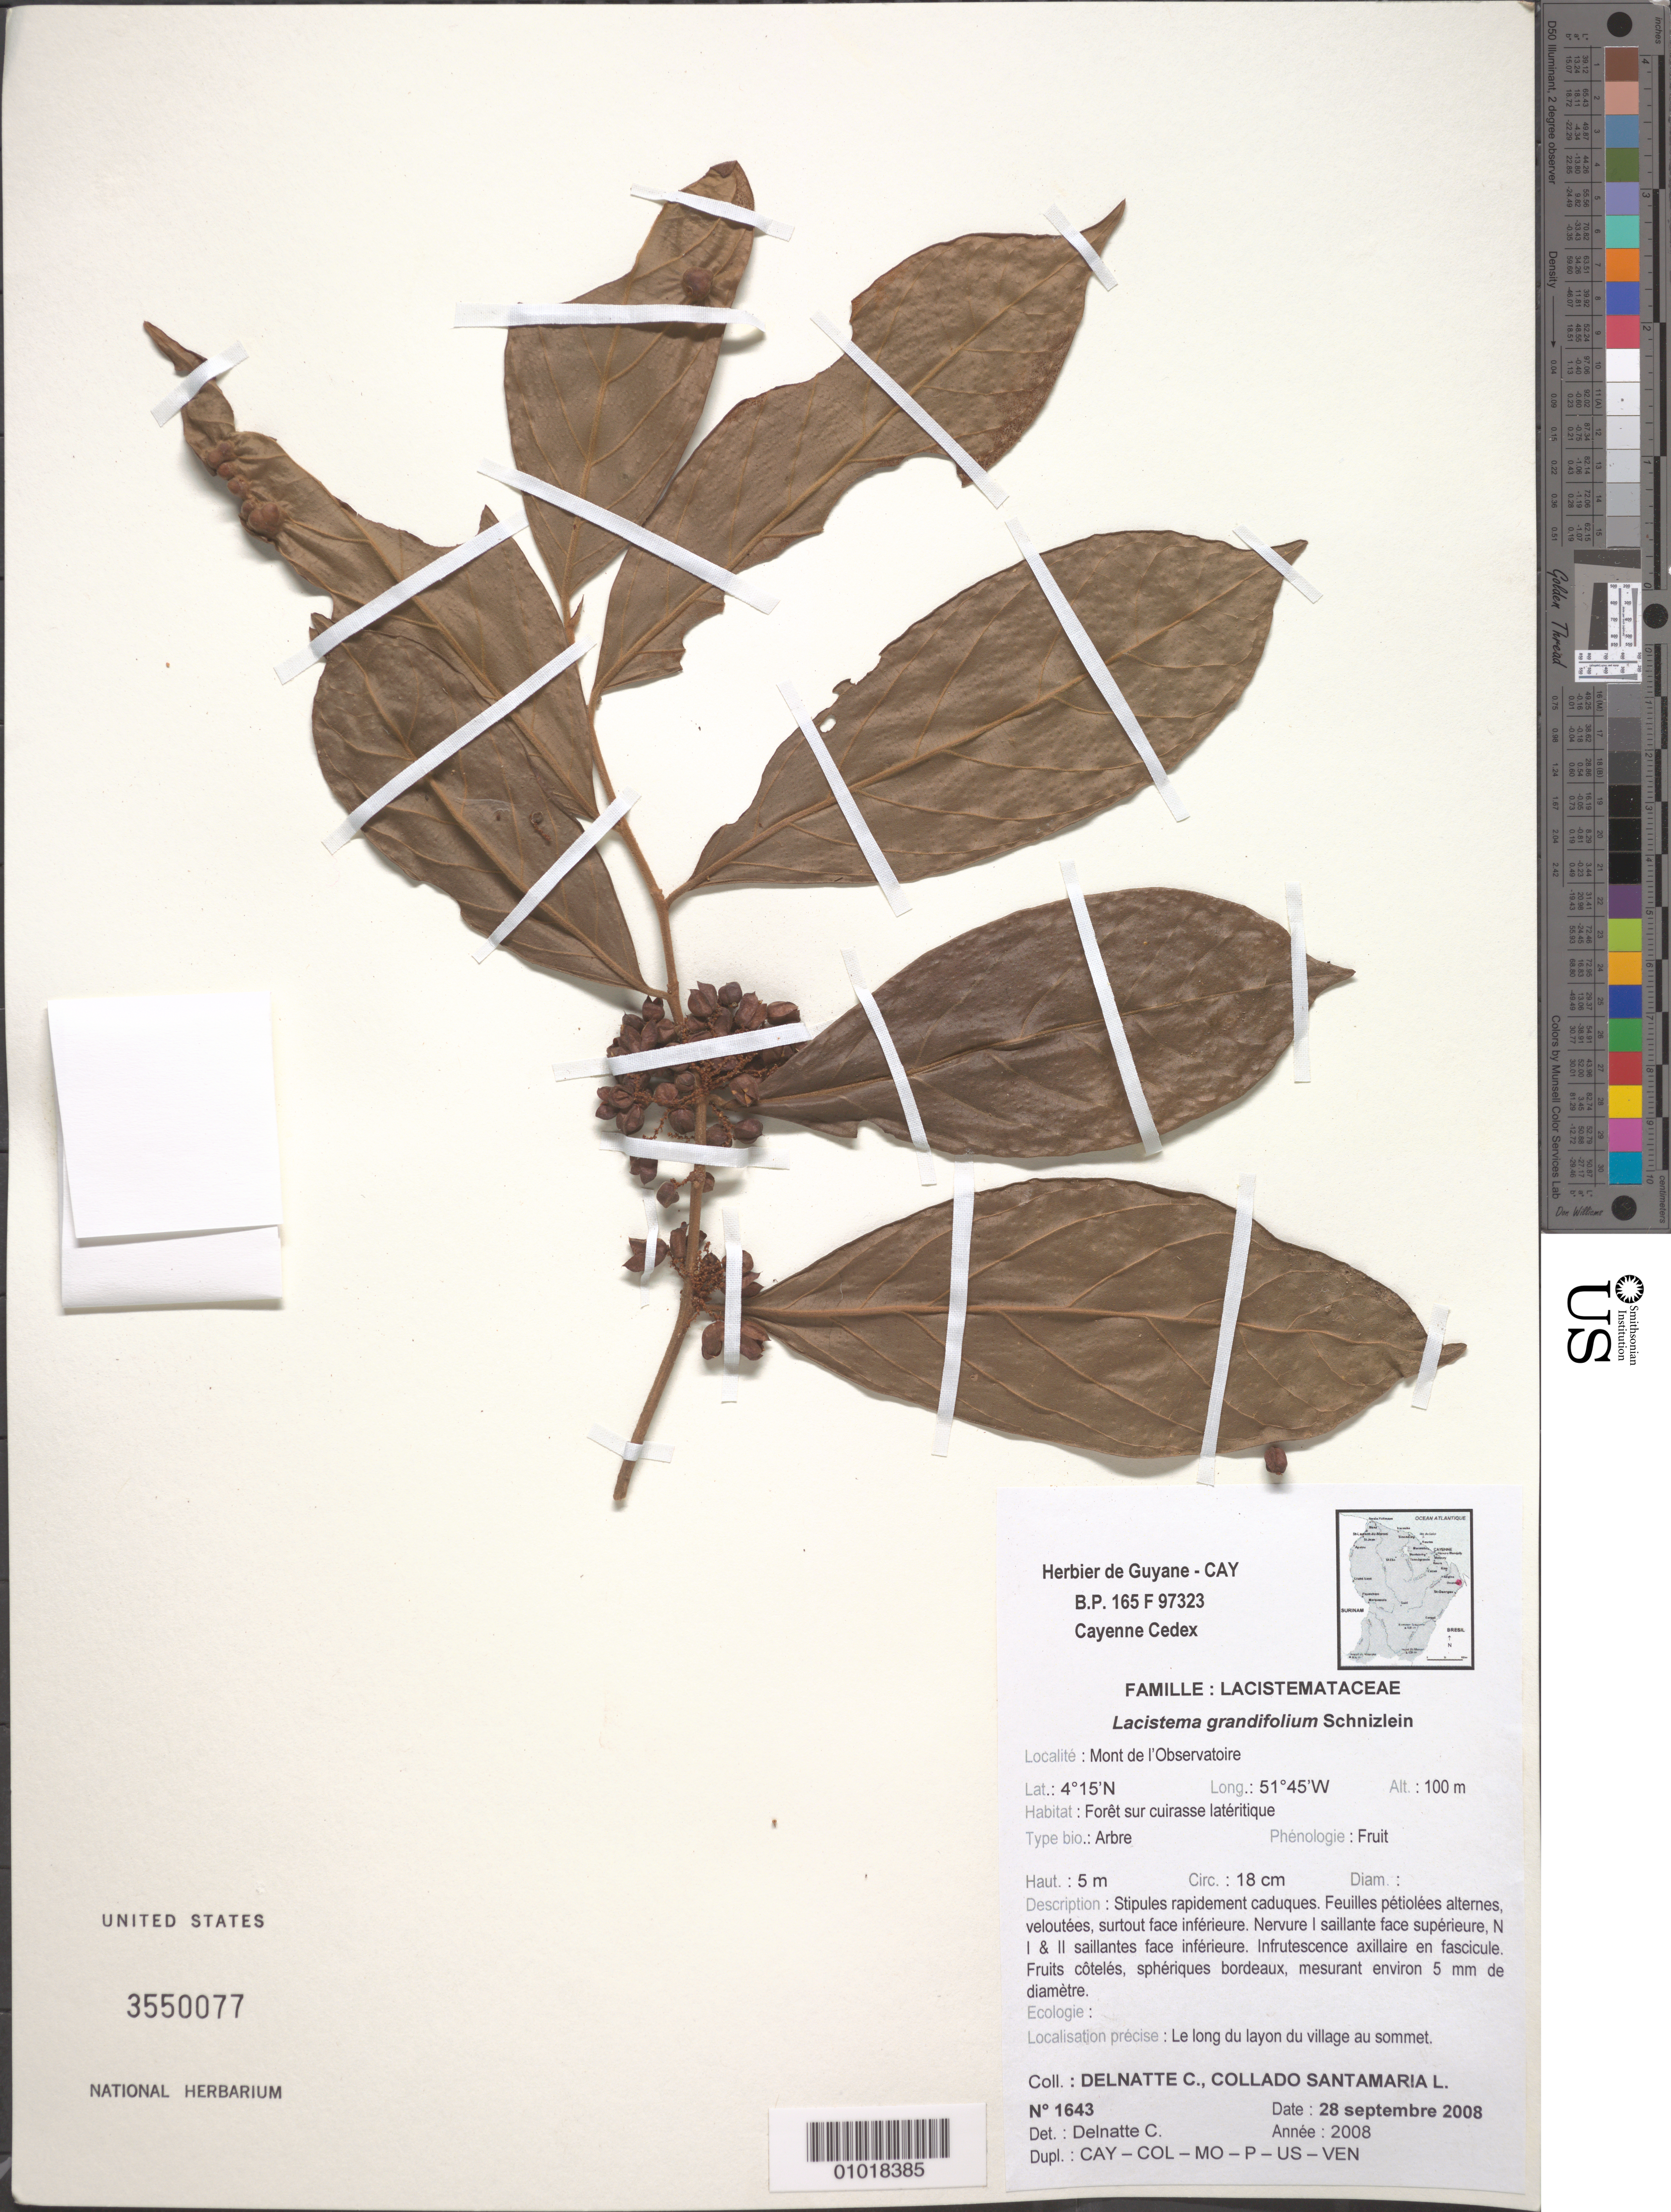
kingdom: Plantae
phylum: Tracheophyta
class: Magnoliopsida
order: Malpighiales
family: Lacistemataceae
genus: Lacistema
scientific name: Lacistema grandifolium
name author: Schnizl.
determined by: Delnatte, C.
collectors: C. Delnatte & L. Collado Santamaria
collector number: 1643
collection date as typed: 28-Sep-08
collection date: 2008-09-28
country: French Guiana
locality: Mont de l'Observatoire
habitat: Foret sur cuirasse lateritique. Le long du layon du village au sommet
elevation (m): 100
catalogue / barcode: US 3550077